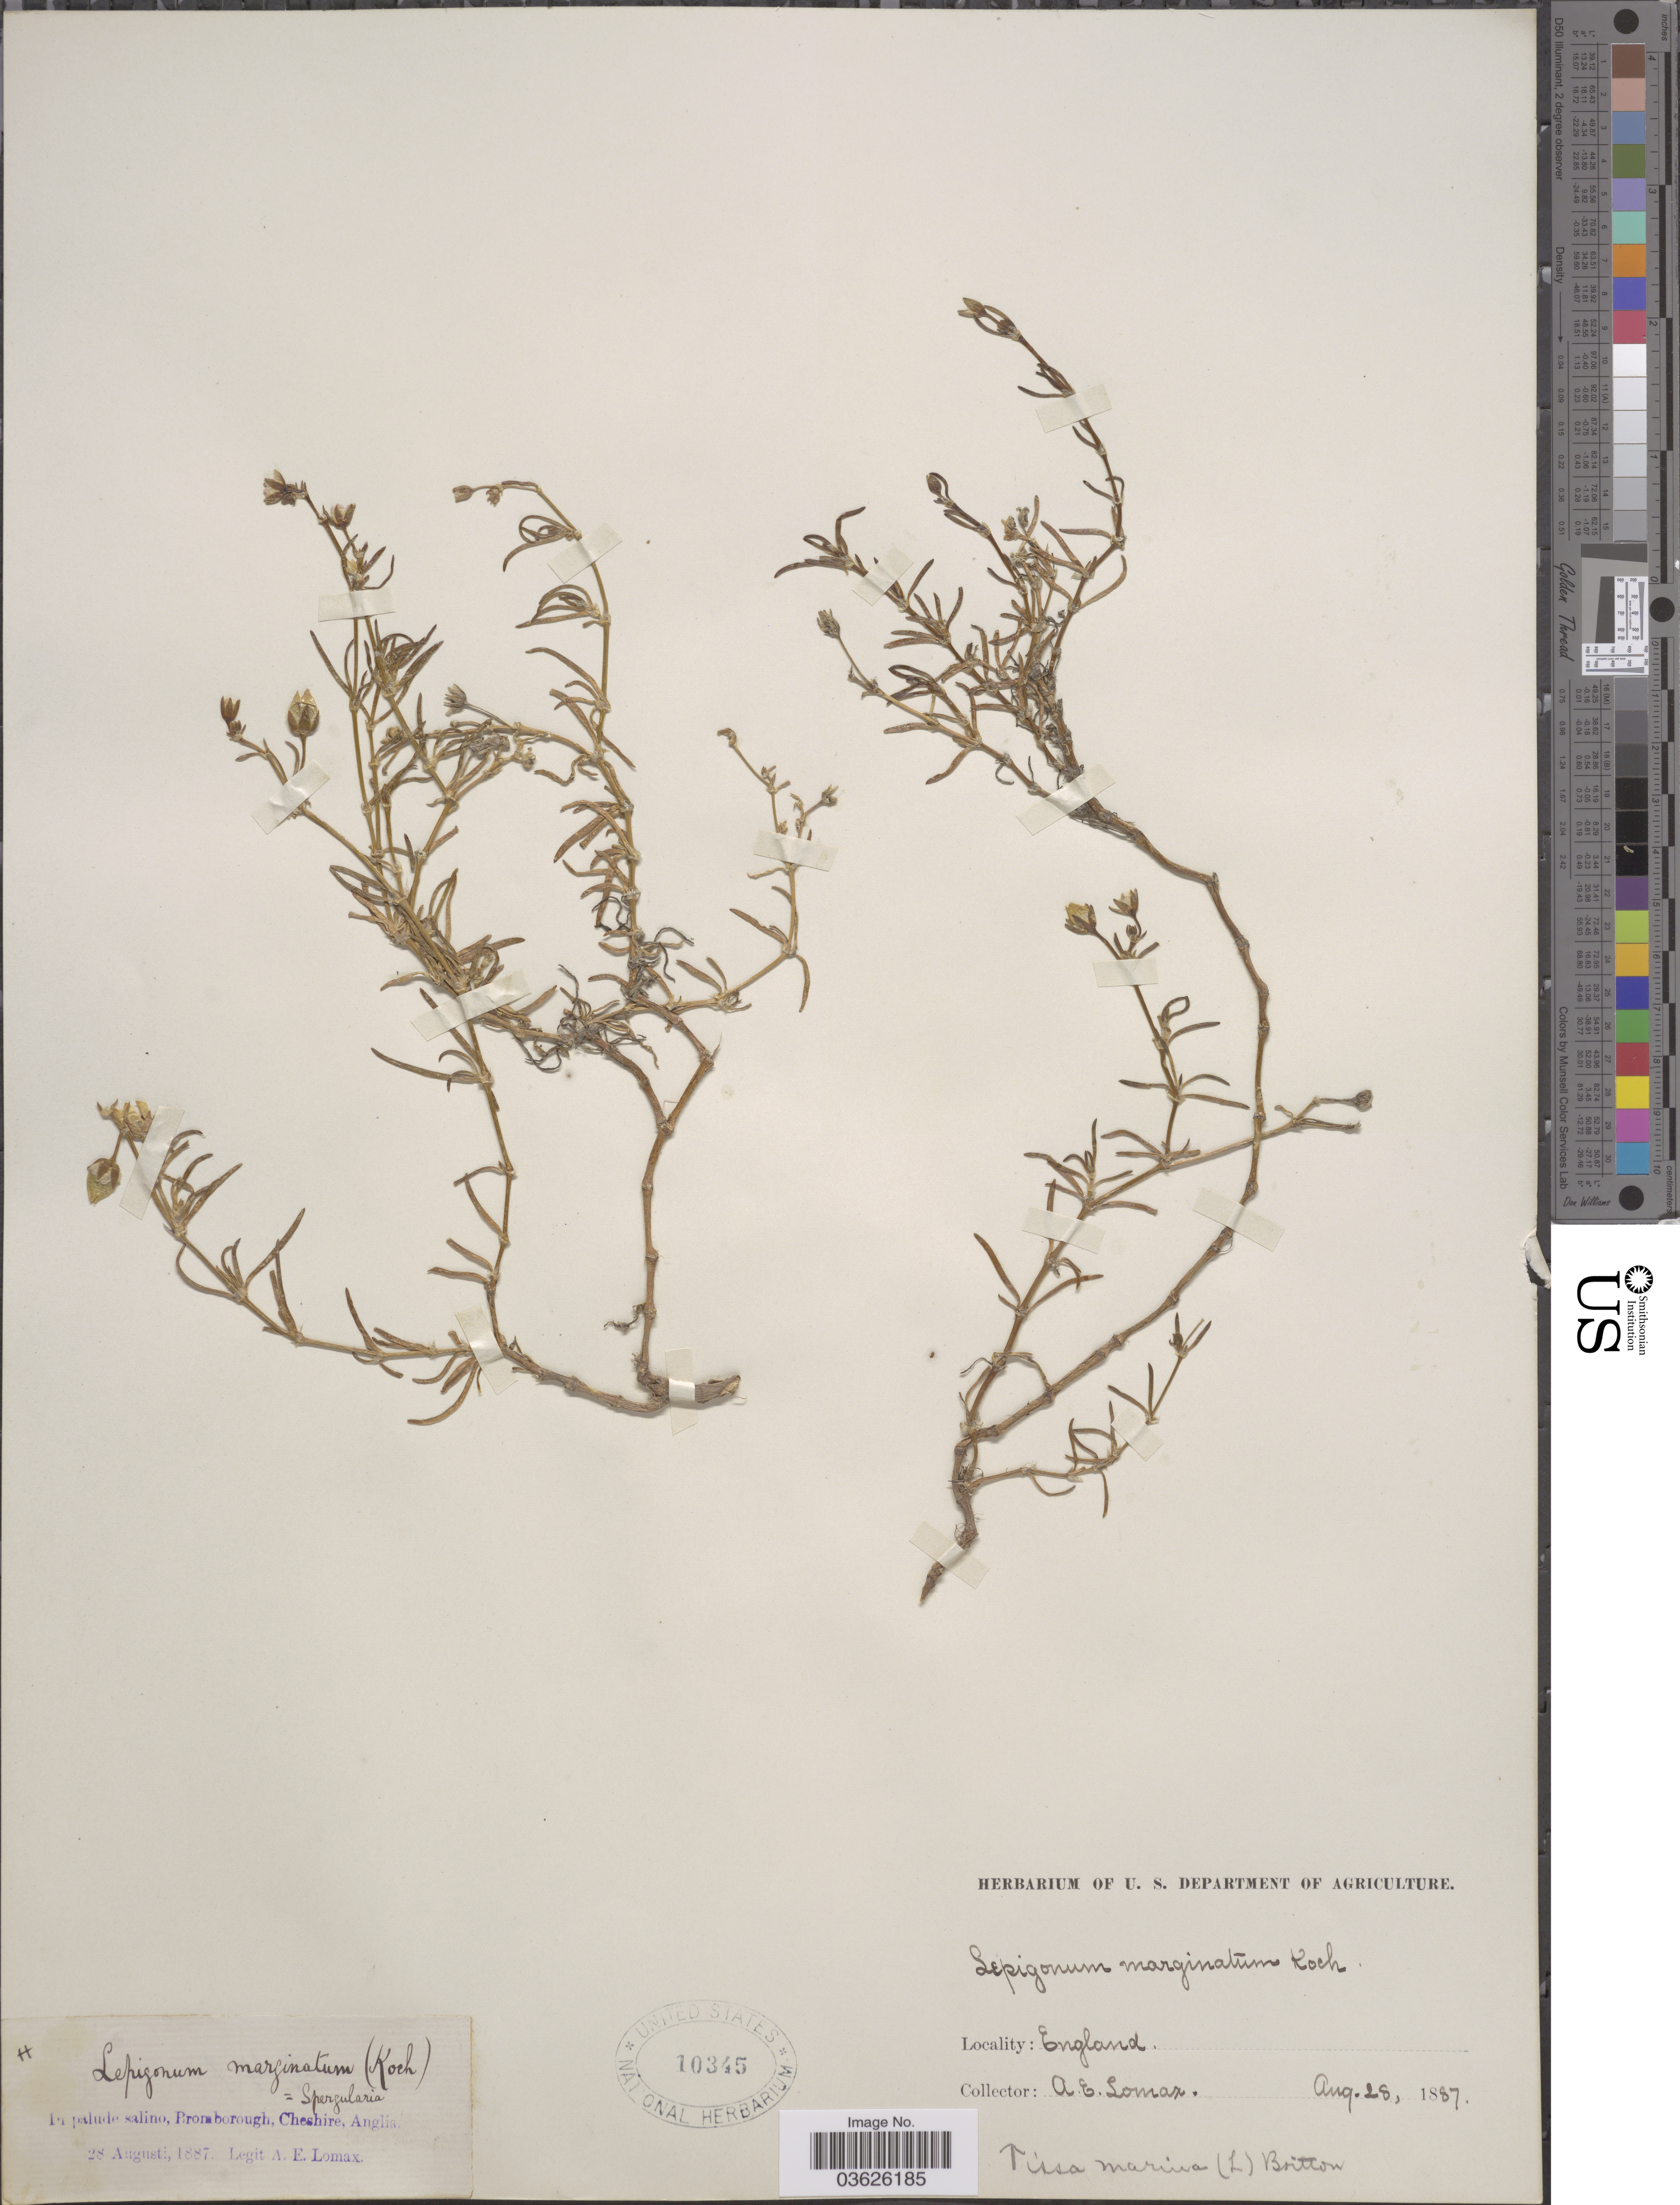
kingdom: Plantae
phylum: Tracheophyta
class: Magnoliopsida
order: Caryophyllales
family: Caryophyllaceae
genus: Tissa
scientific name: Tissa marina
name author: (L.) Britton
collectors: A. Lomax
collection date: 1887-08-28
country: United Kingdom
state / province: England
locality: In palutde salino, Promborough, Cheshire, Anglia.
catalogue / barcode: US 10345